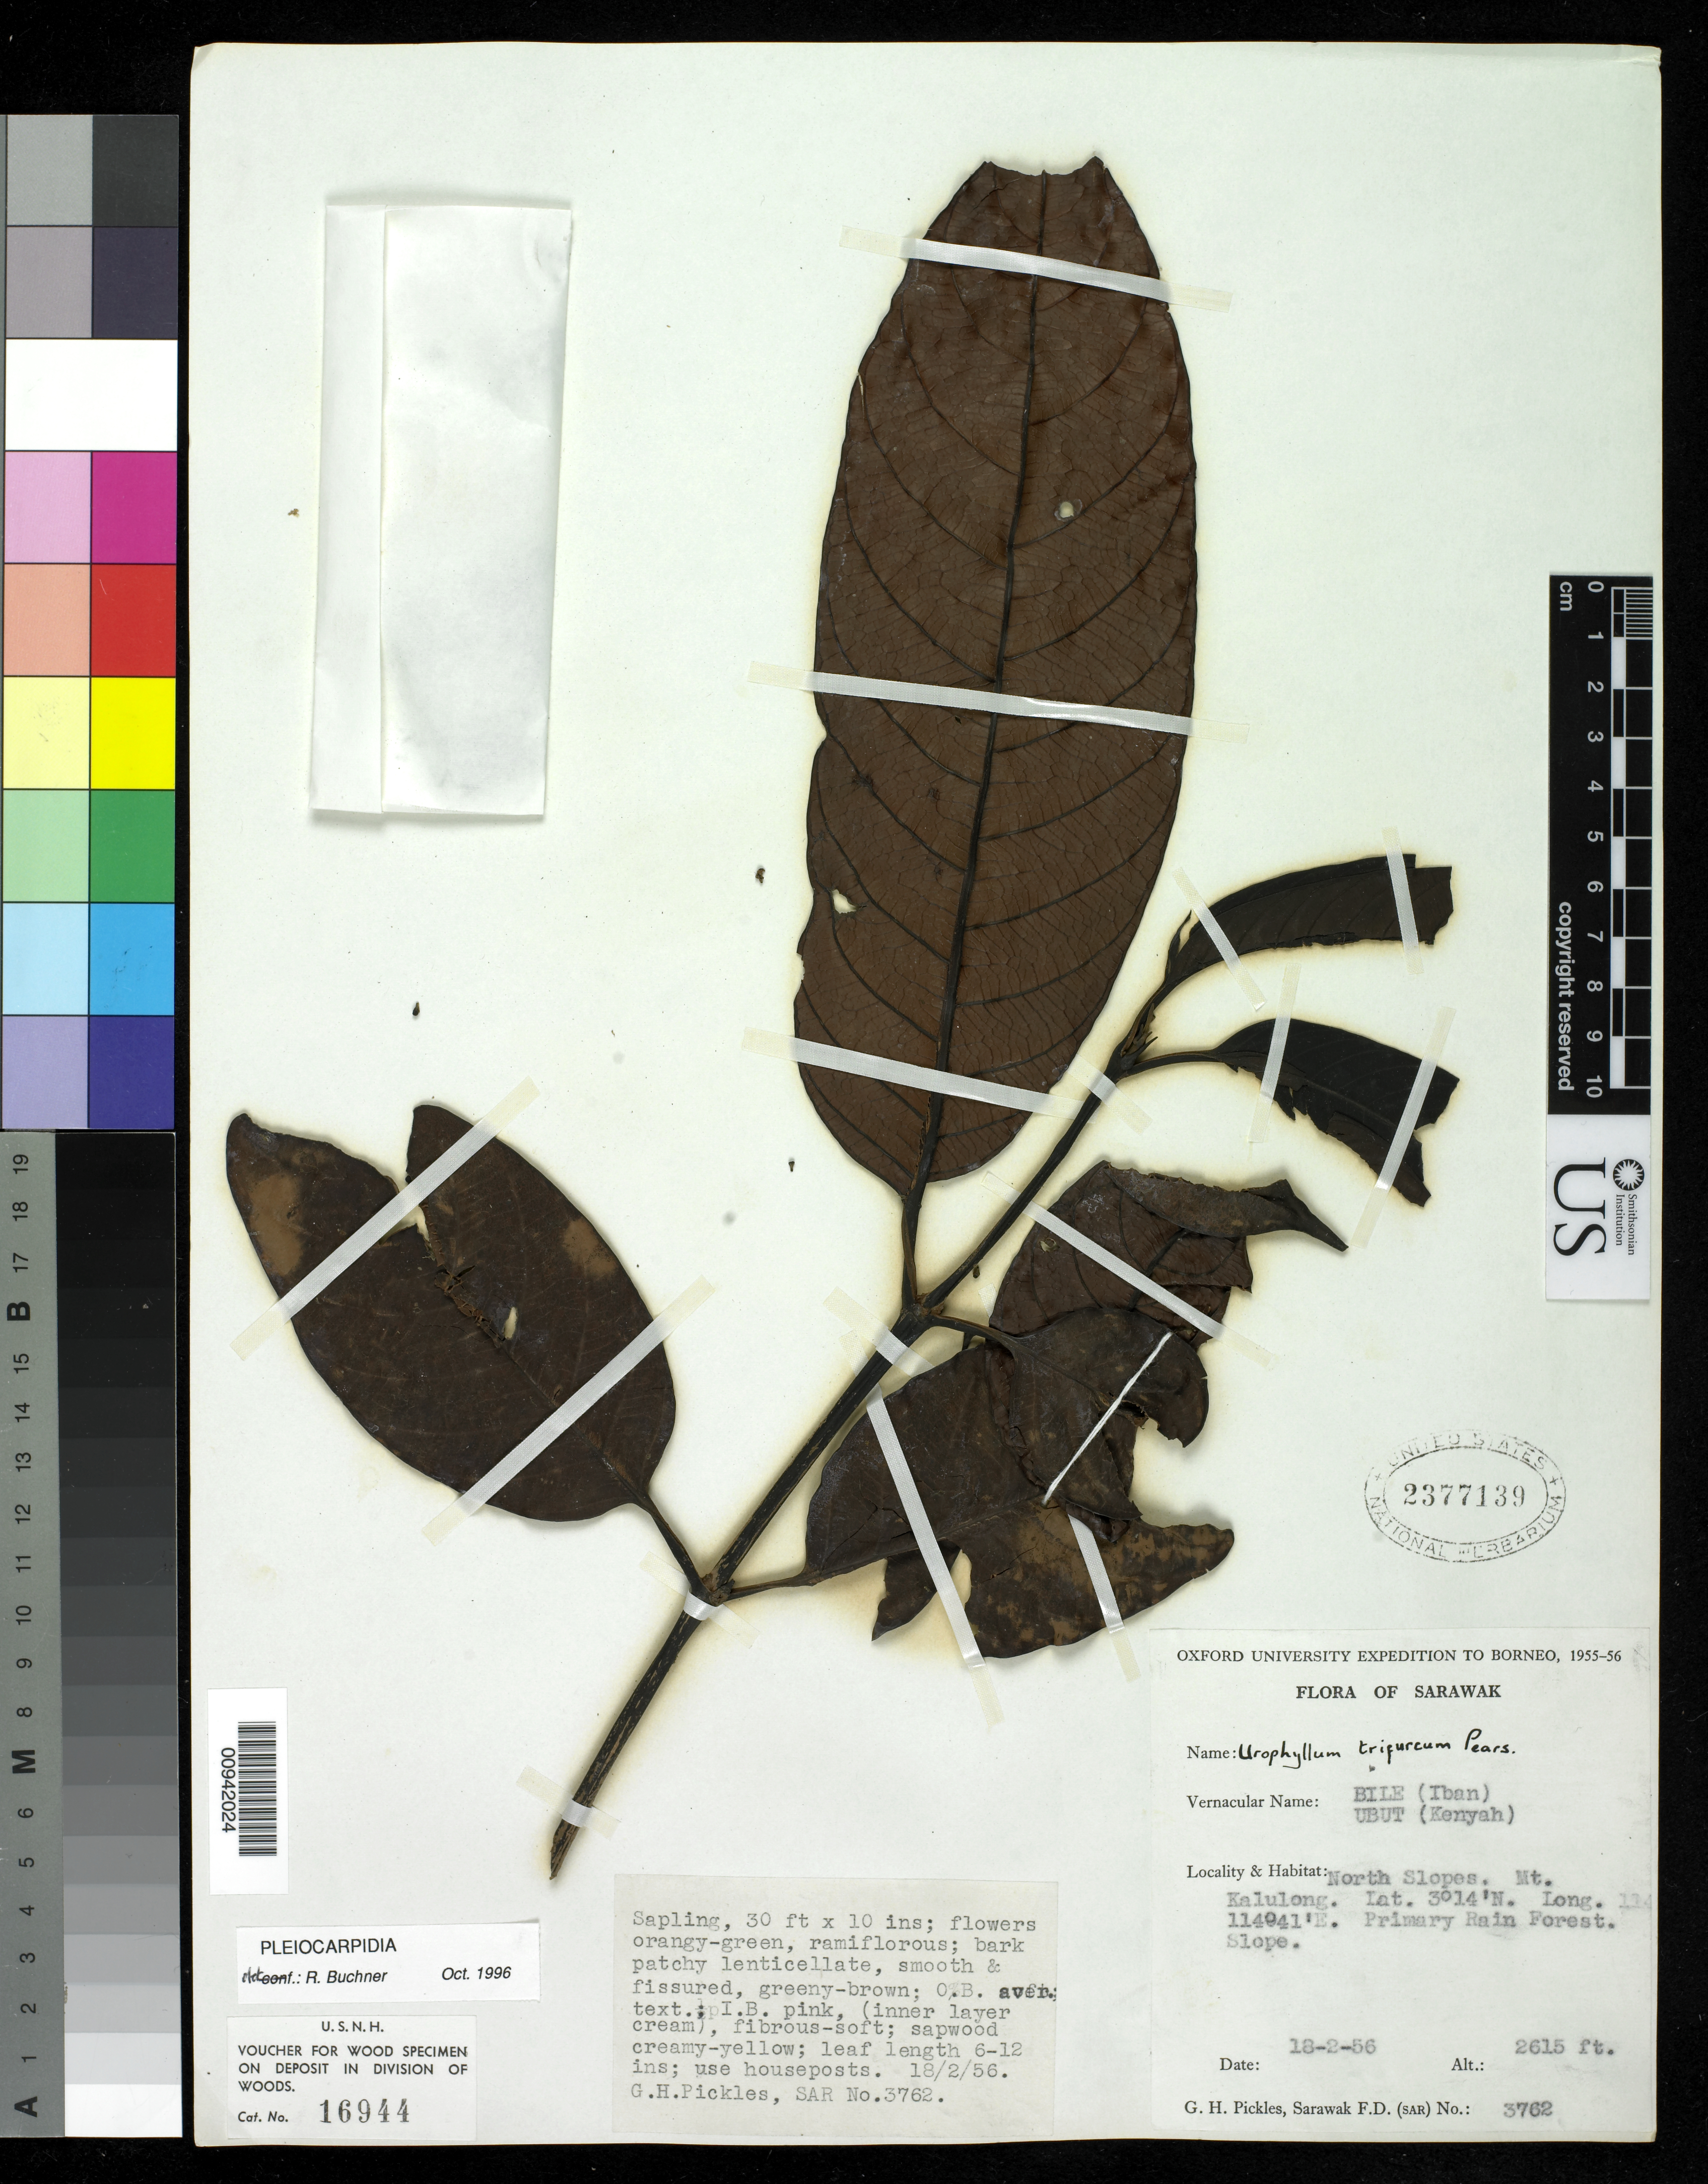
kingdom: Plantae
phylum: Tracheophyta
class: Magnoliopsida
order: Gentianales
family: Rubiaceae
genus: Pleiocarpidia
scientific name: Pleiocarpidia sp.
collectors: G. Pickles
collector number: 3762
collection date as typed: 18 Feb 1956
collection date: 1956-02-18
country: Malaysia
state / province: Sabah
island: Borneo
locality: North Slopes. Mt. Kalulong.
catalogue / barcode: US 2377139